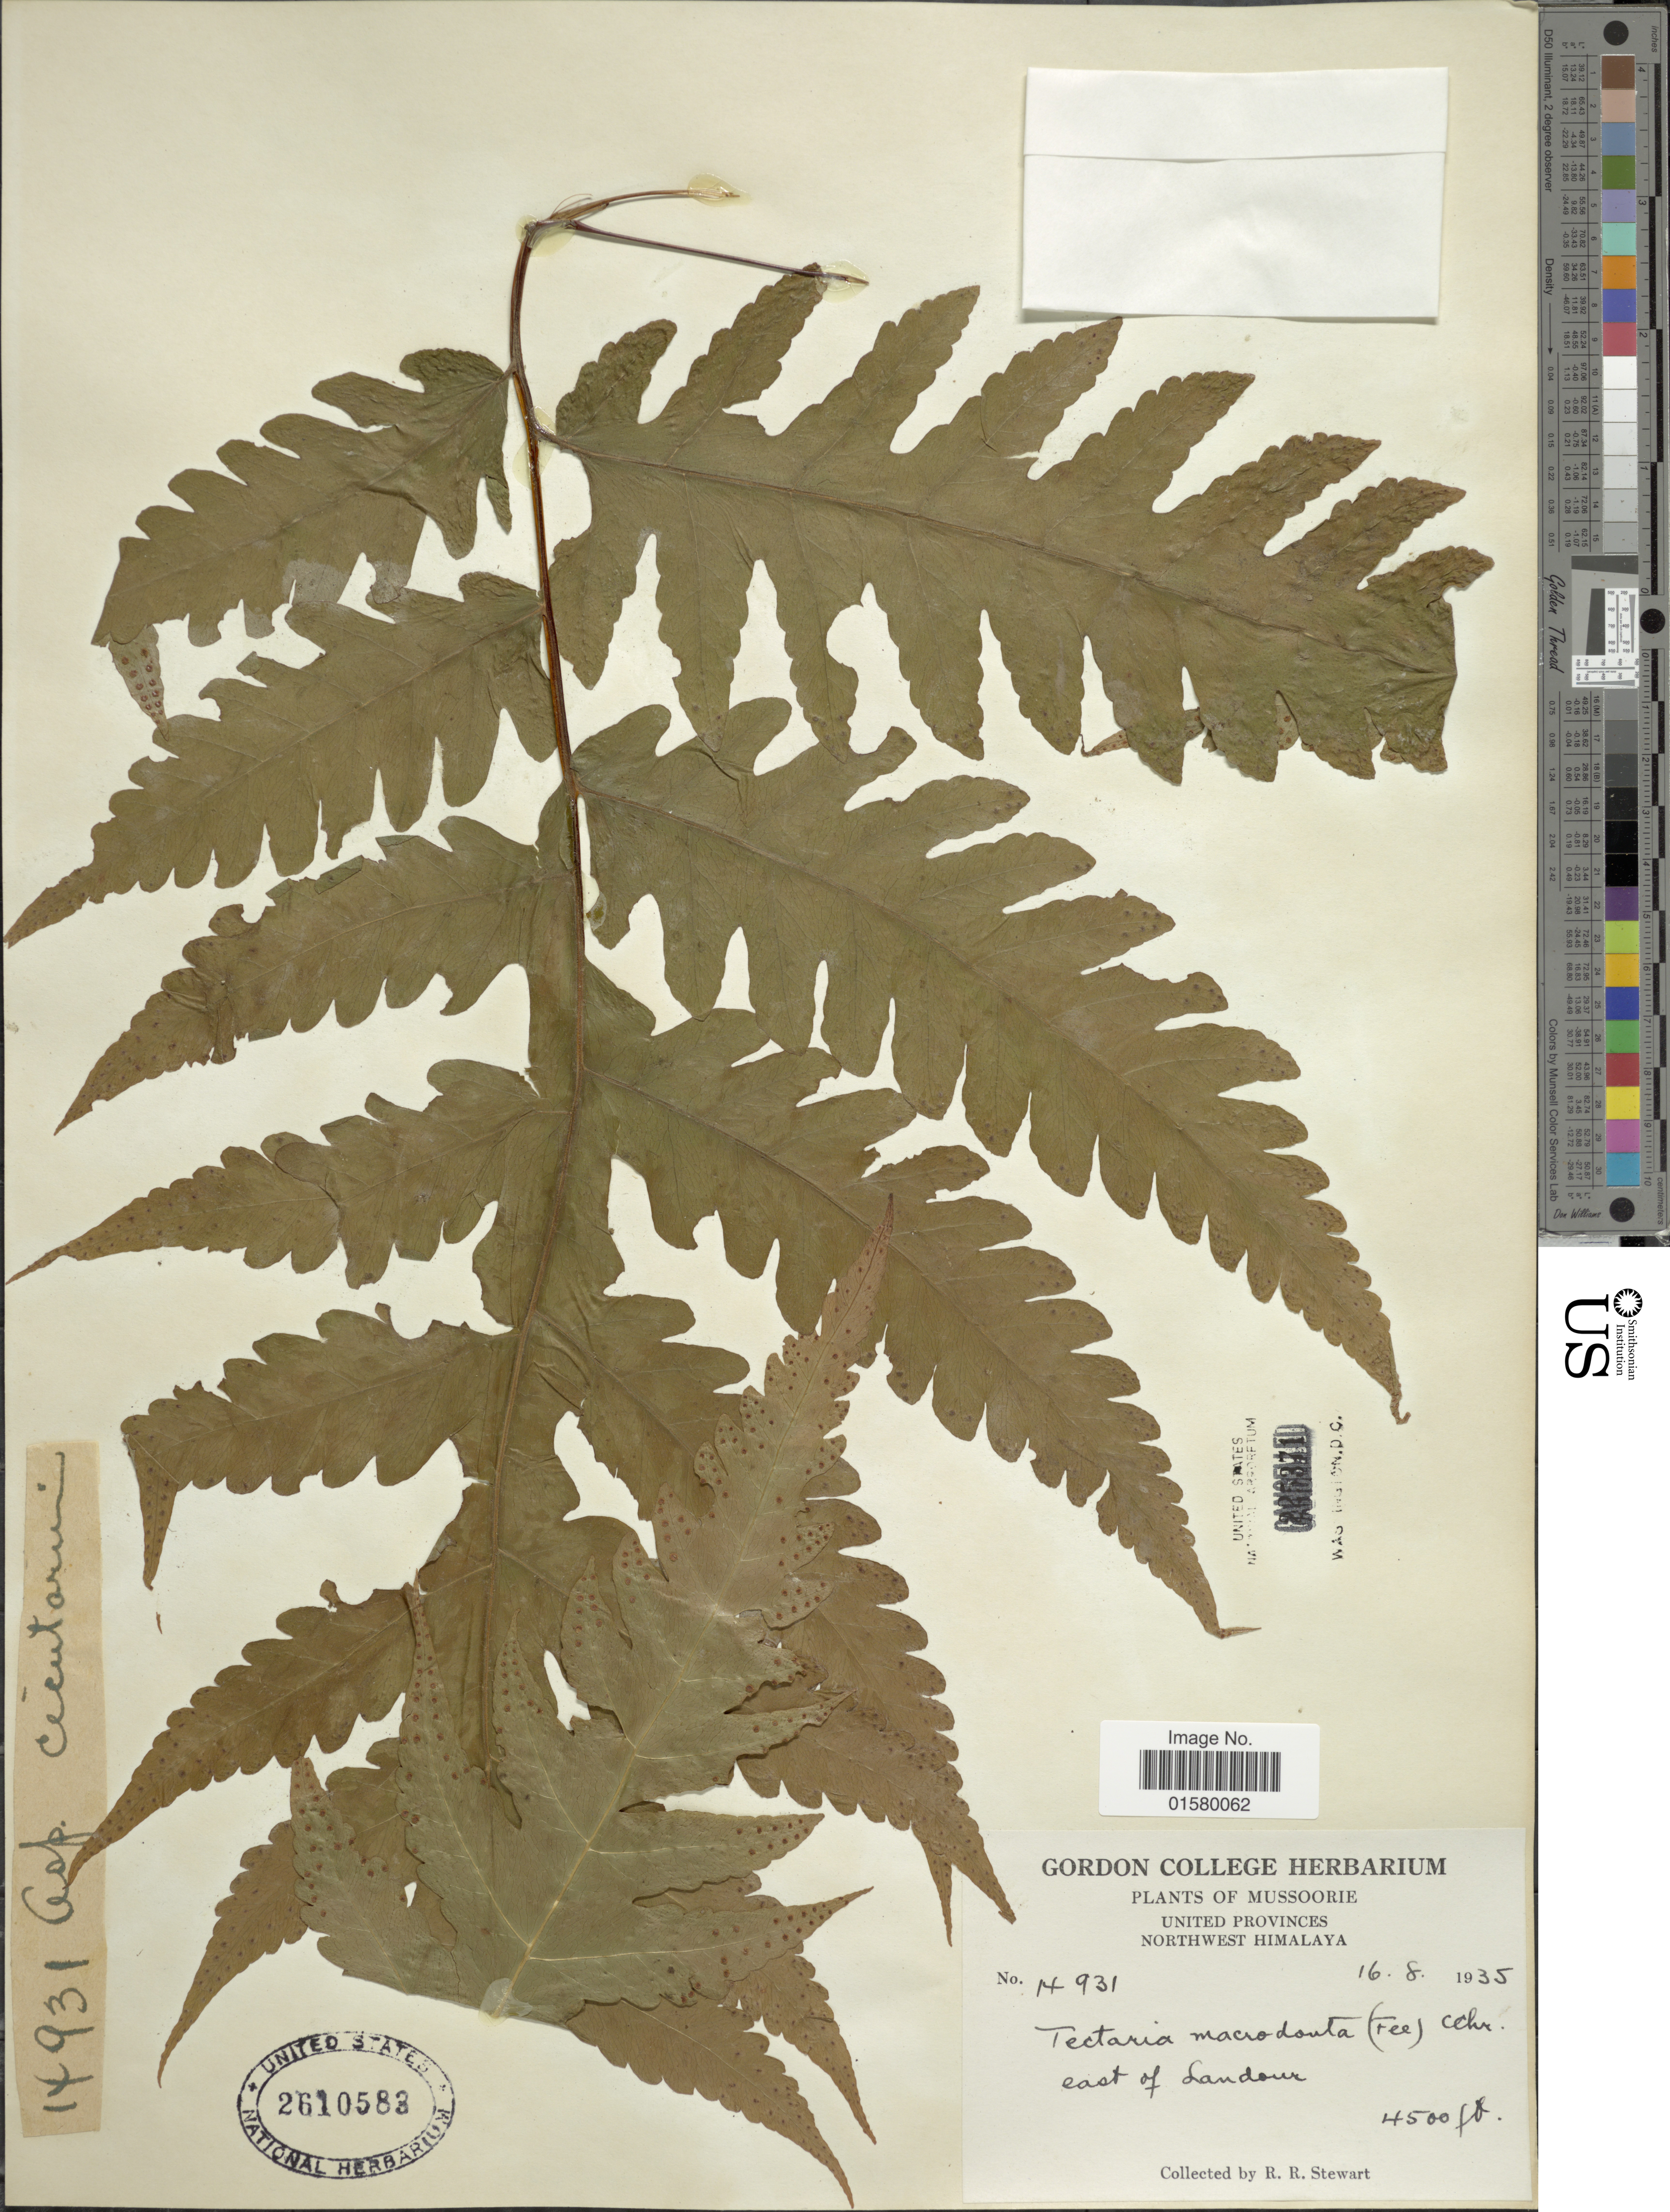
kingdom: Plantae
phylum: Tracheophyta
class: Polypodiopsida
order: Polypodiales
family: Tectariaceae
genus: Tectaria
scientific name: Tectaria coadunata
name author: (J. Sm.) C. Chr.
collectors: R. R. Stewart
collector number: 14931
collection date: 1935-08-16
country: India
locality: Mussoorie, United Provinces, Northwest Himalaya, east of Landour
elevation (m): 1372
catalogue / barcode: US 2610583